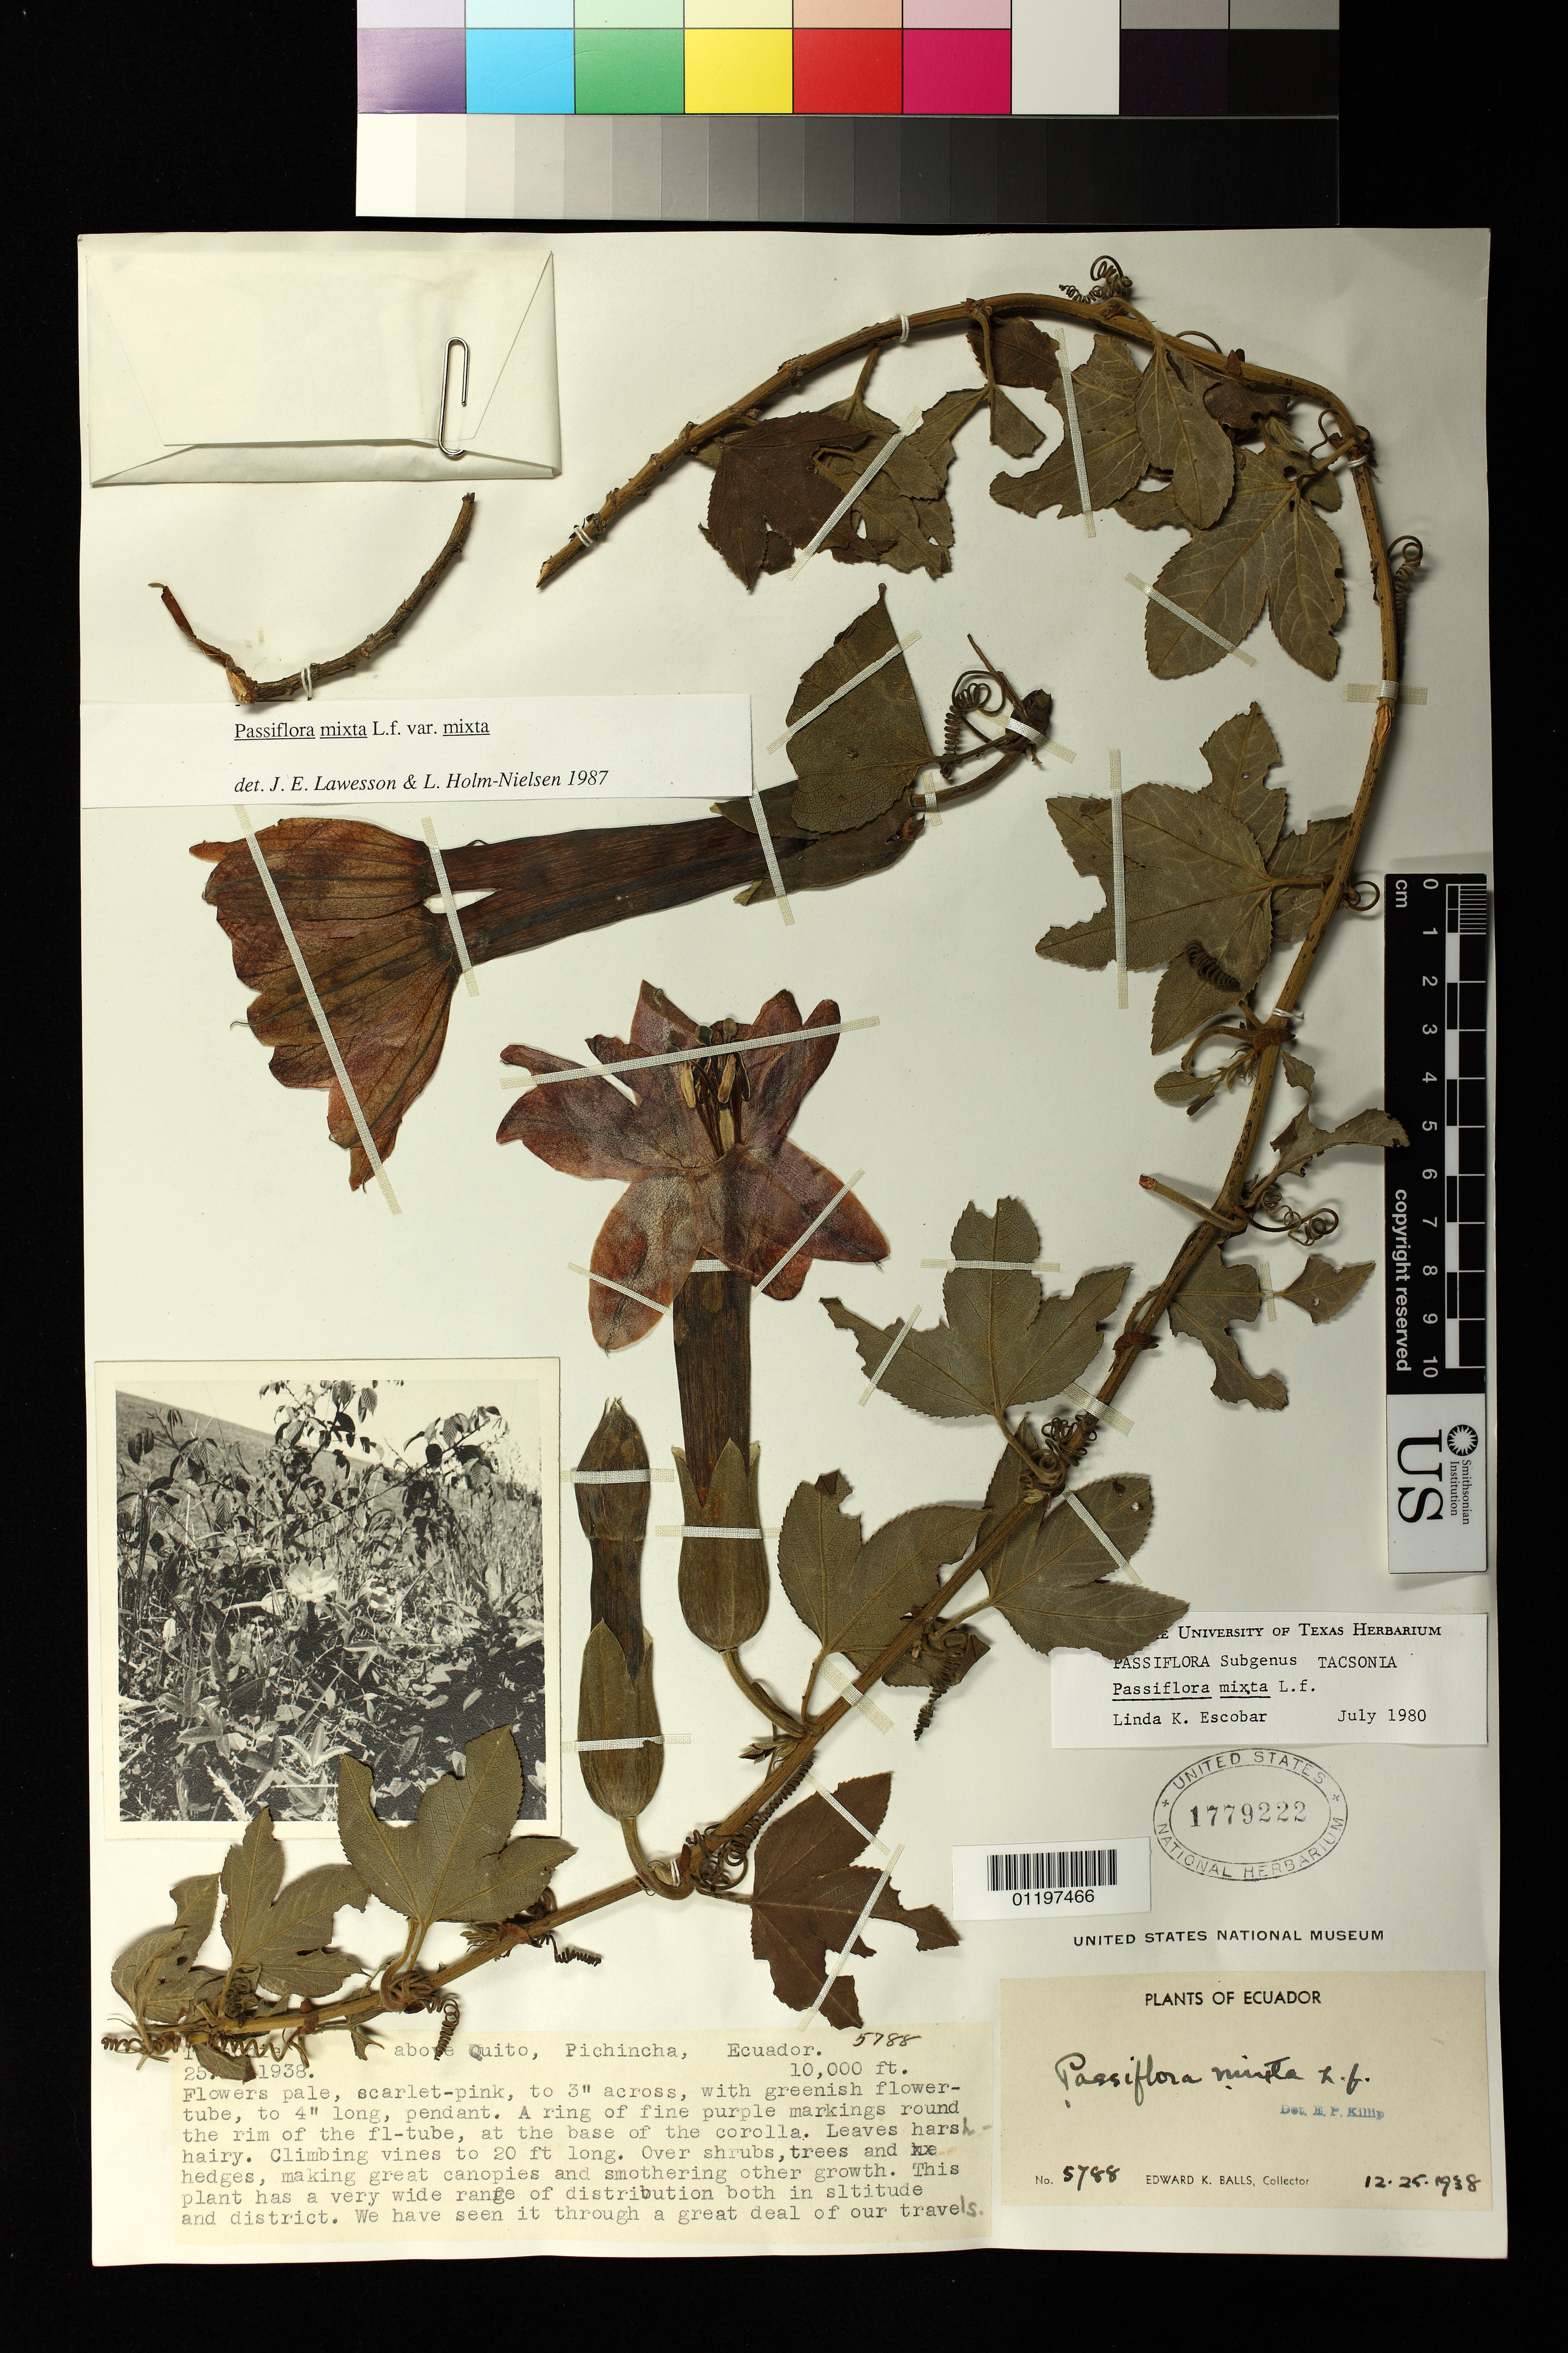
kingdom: Plantae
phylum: Tracheophyta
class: Magnoliopsida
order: Malpighiales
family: Passifloraceae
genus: Passiflora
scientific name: Passiflora mixta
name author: L. f.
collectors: E. K. Balls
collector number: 5788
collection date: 1938-12-25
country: Ecuador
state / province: Pichincha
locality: above Quito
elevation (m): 3048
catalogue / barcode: US 1779222